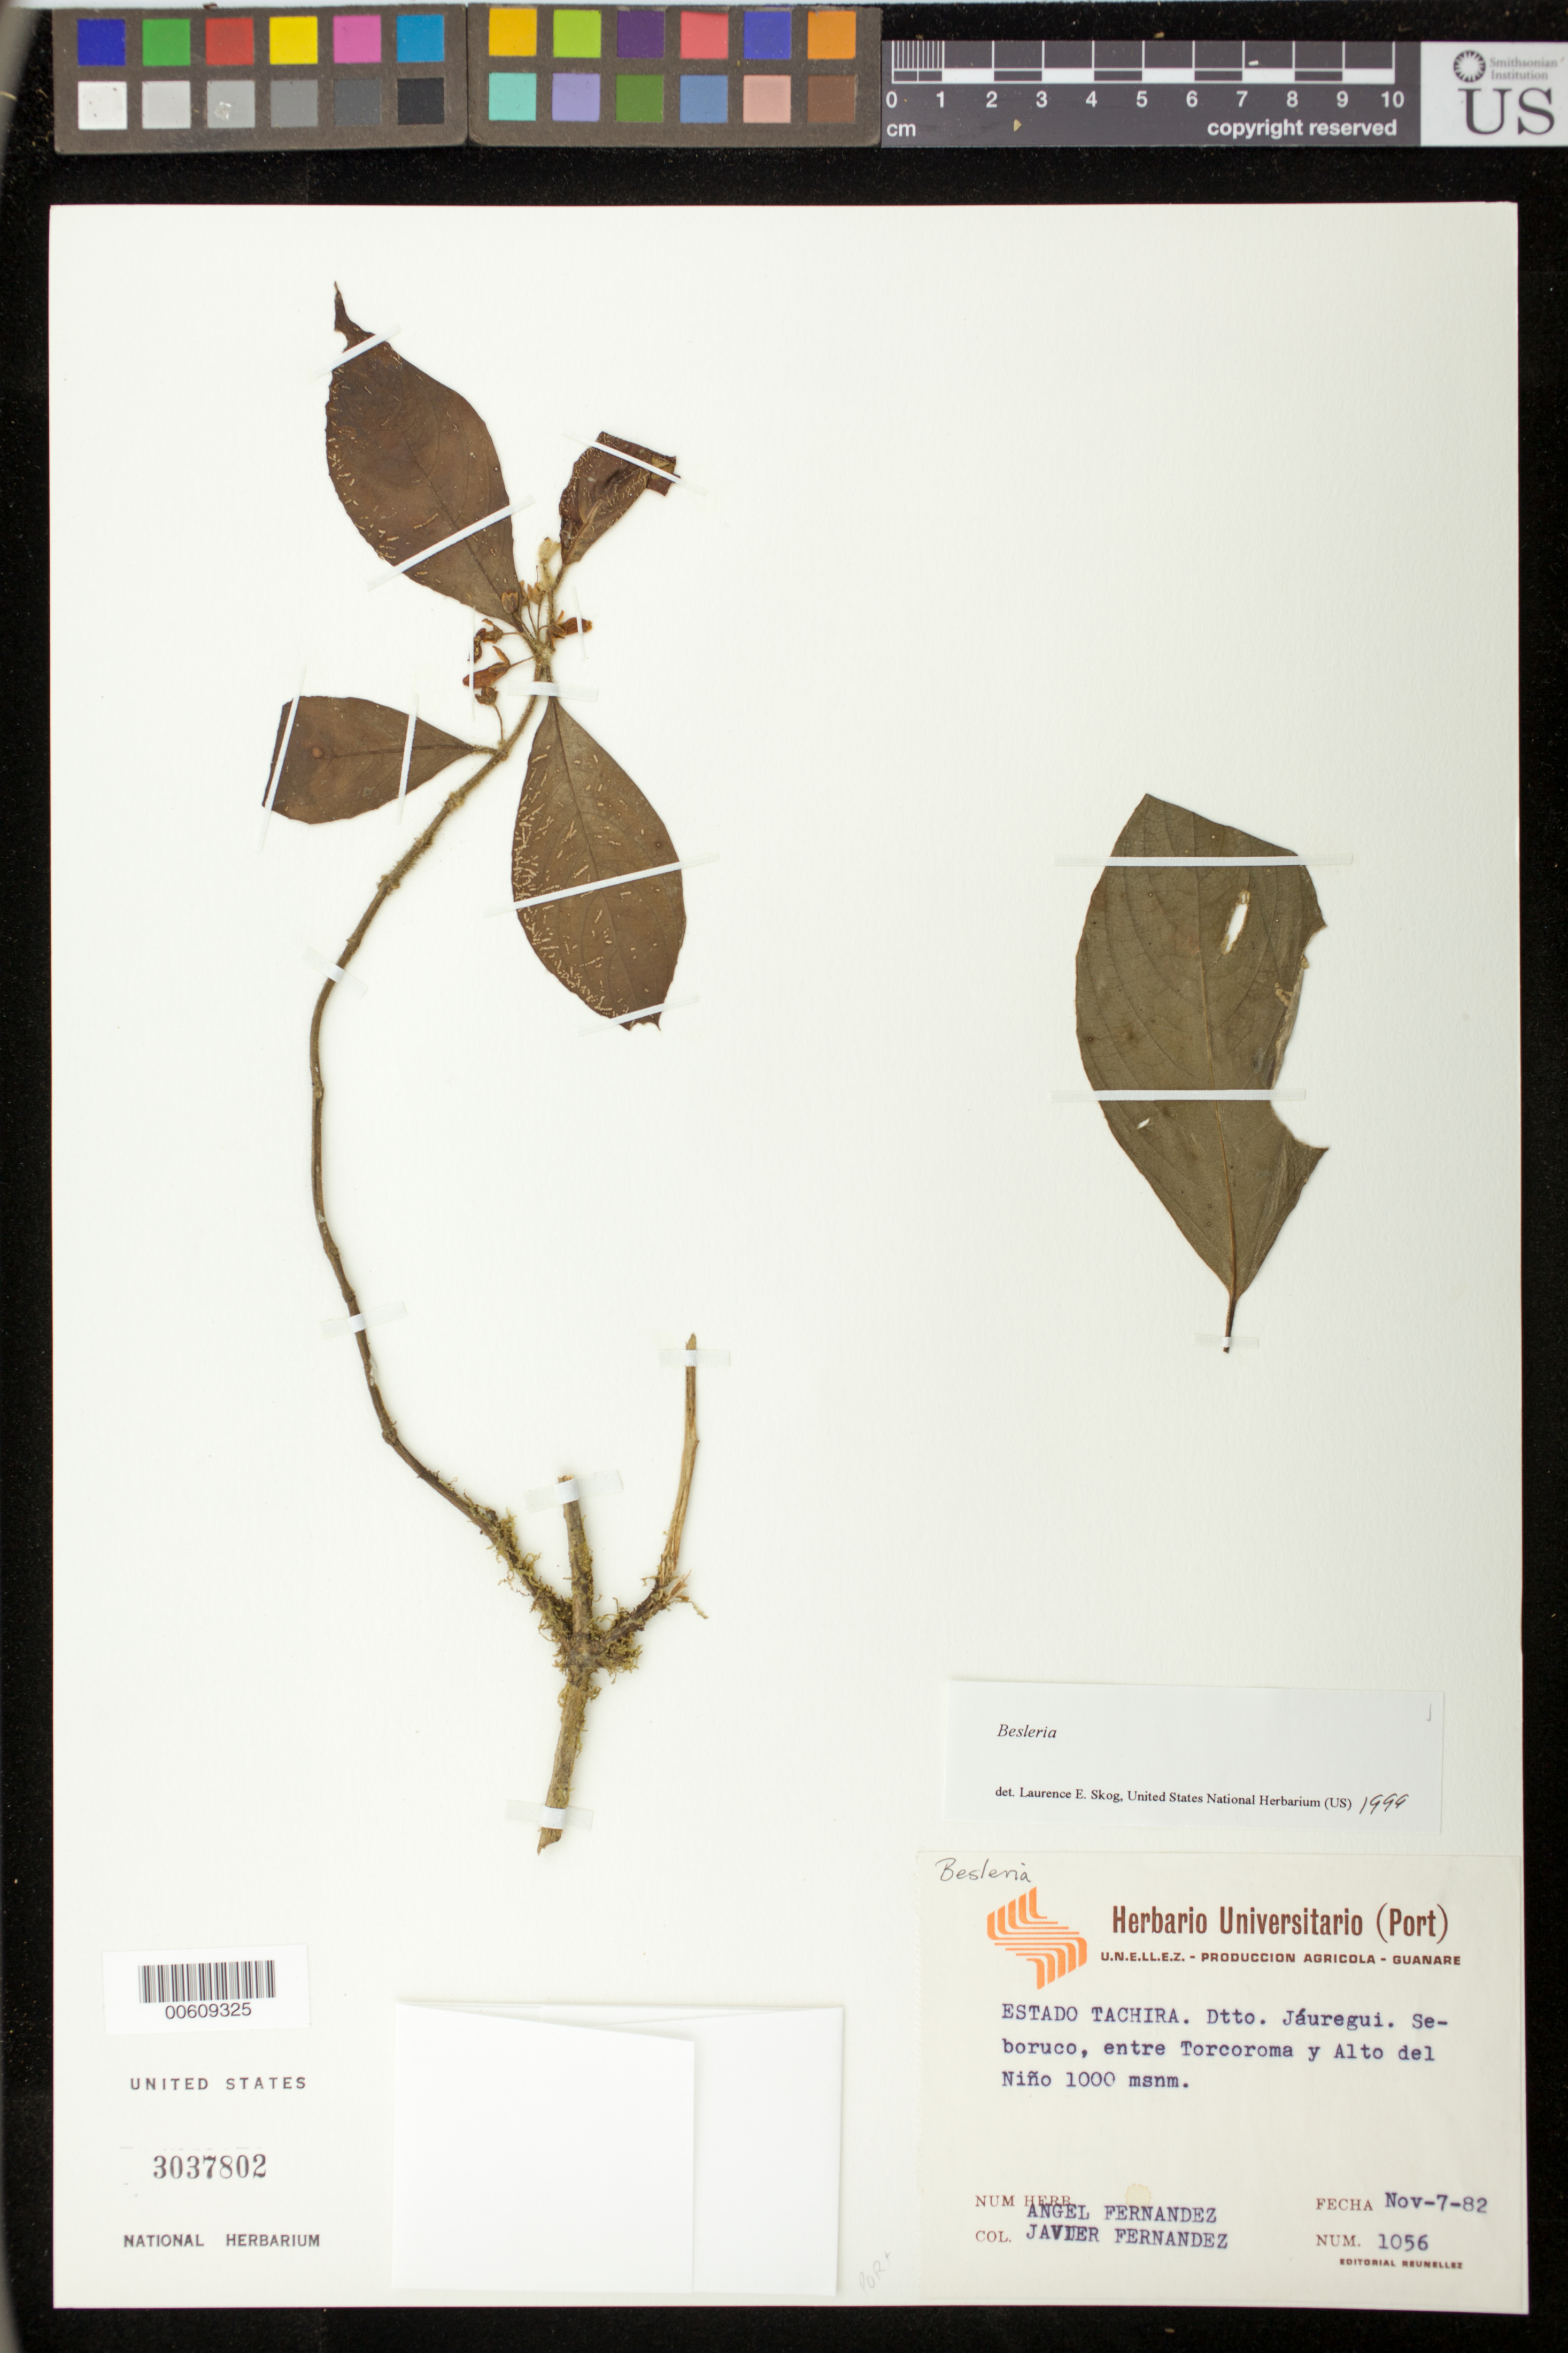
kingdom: Plantae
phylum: Tracheophyta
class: Magnoliopsida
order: Lamiales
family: Gesneriaceae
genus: Besleria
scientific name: Besleria sp.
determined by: Skog, Laurence E.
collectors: A. Fernández & J. Fernández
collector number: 1056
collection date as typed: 07 Nov 1982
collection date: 1982-11-07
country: Venezuela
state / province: Táchira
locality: Dtto. Jáuregui; Seboruco, entre Torcoroma y Alto del Niño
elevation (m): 1000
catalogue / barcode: US 3037802